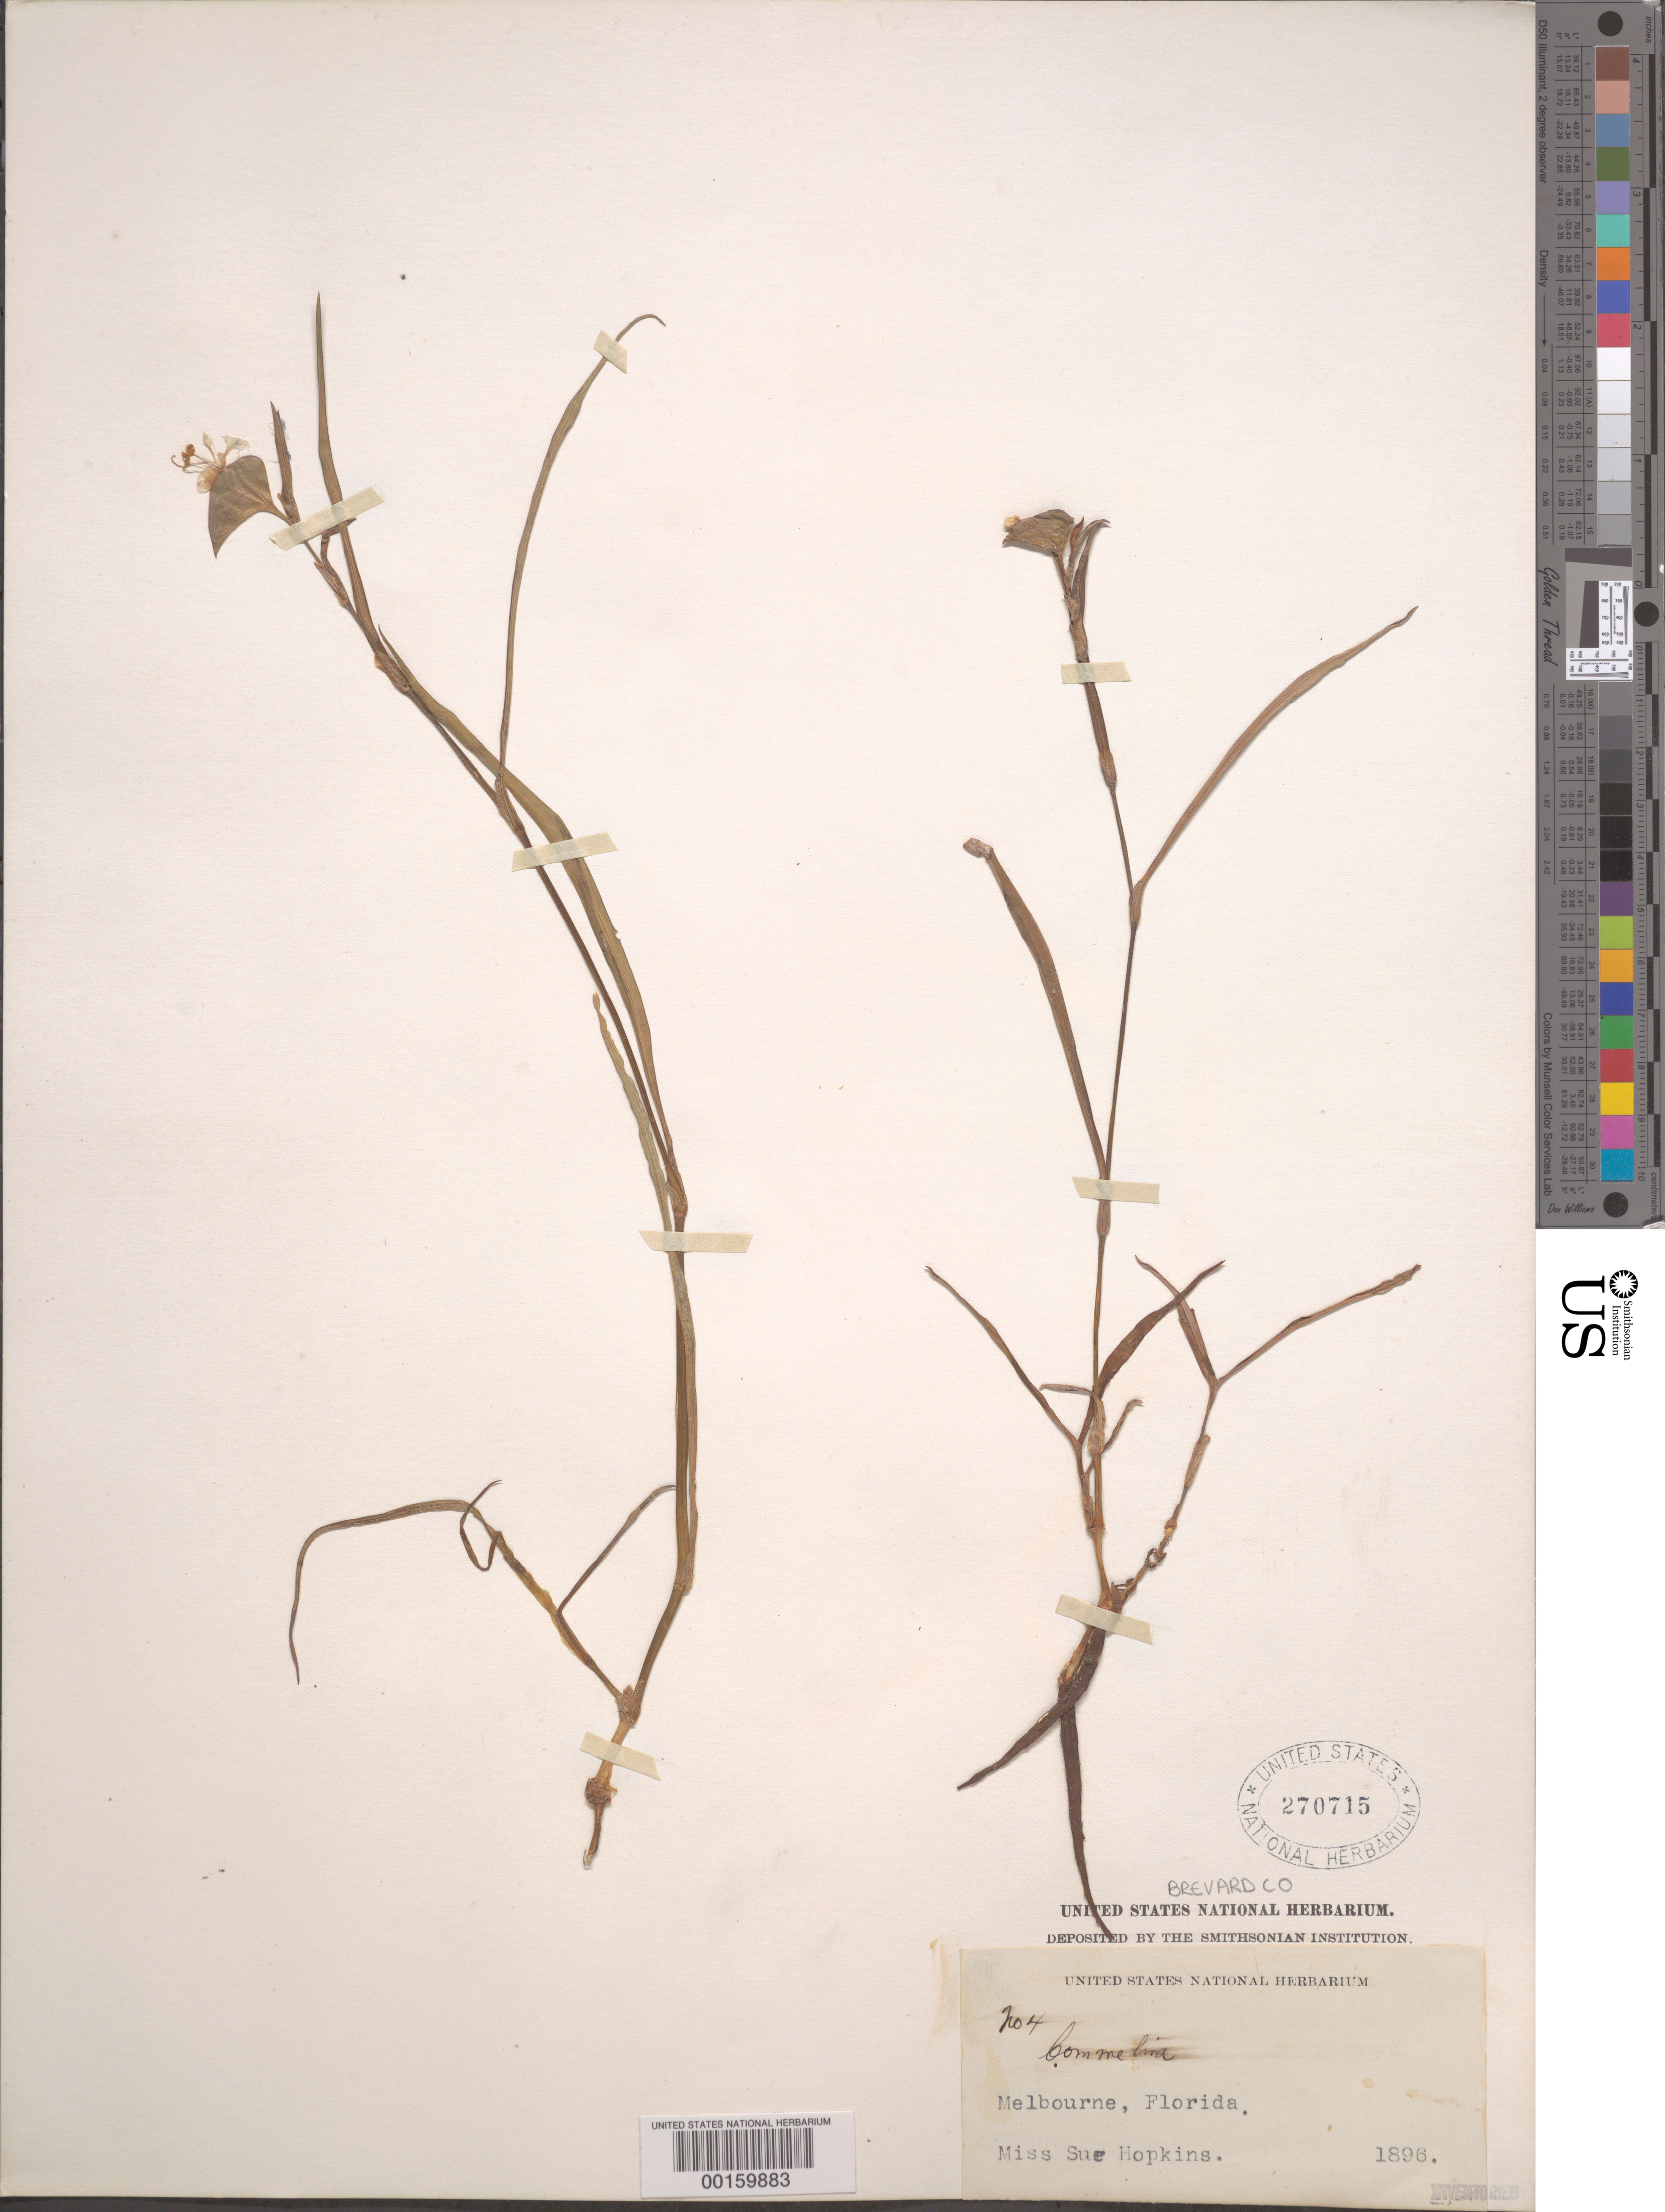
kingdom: Plantae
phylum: Tracheophyta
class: Liliopsida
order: Commelinales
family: Commelinaceae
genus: Commelina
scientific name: Commelina erecta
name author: L.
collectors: S. Hopkins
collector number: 4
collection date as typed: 1896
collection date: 1896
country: United States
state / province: Florida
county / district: Brevard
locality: Melbourne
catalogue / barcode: US 270715